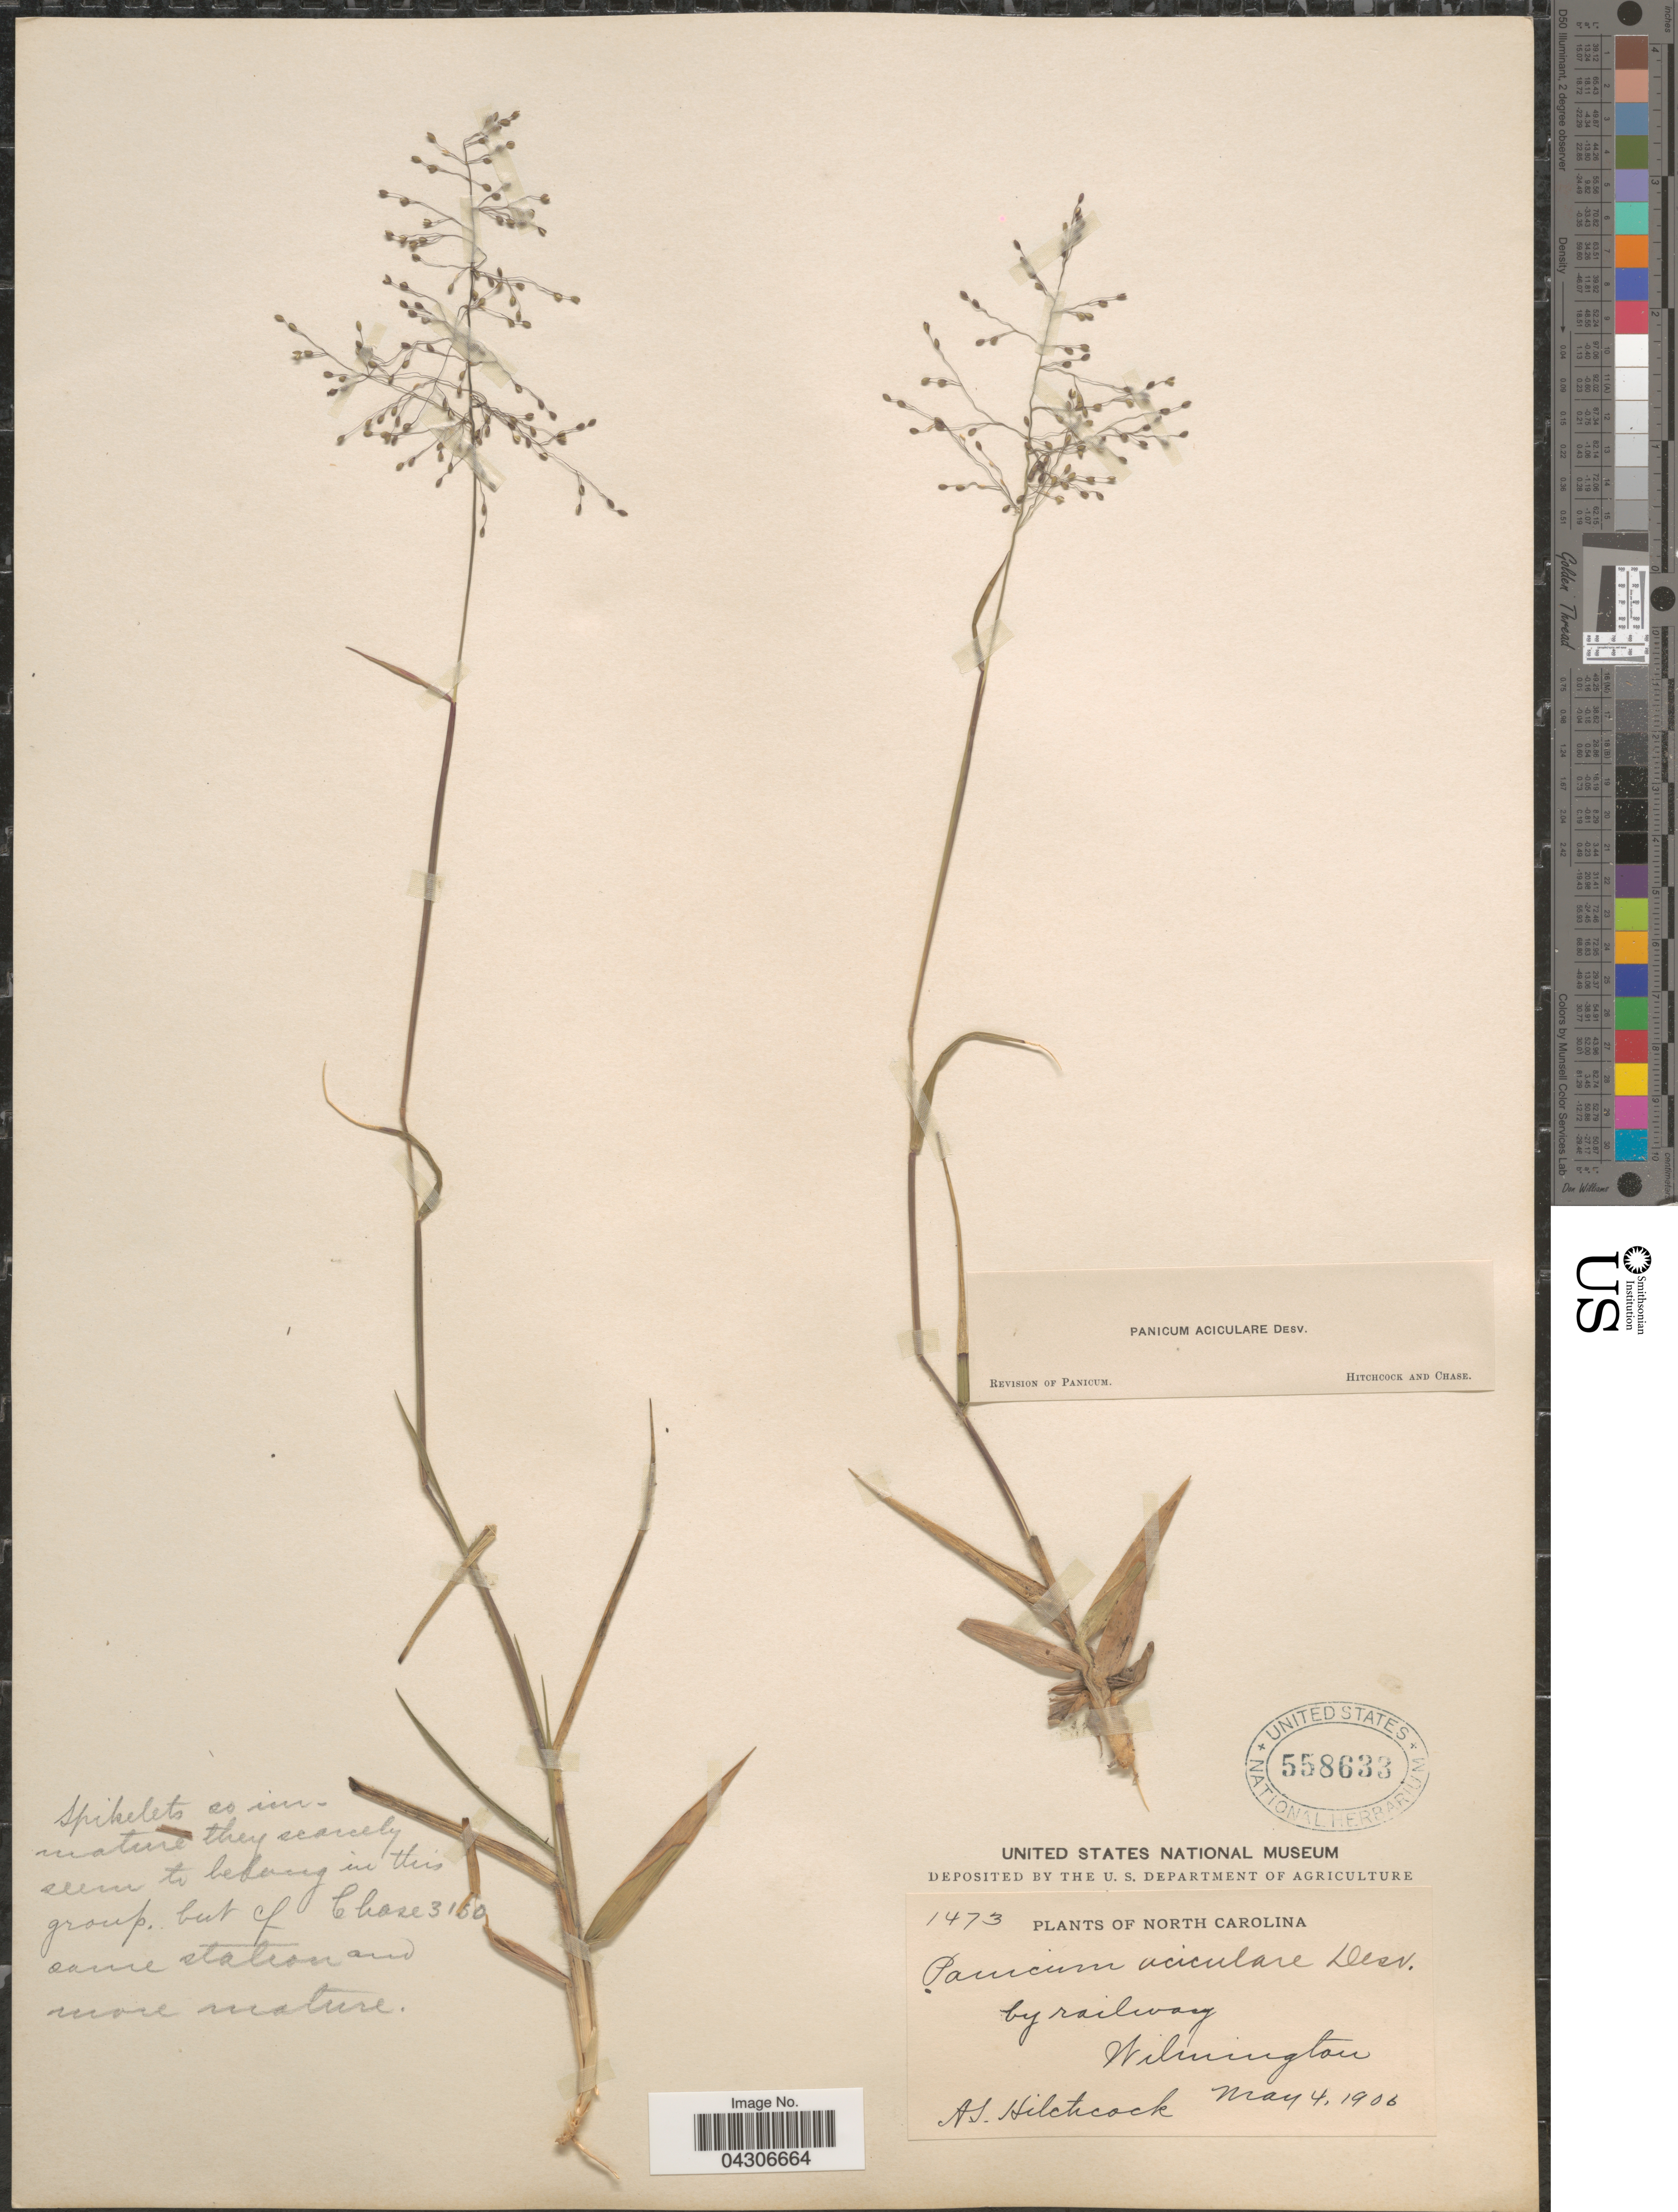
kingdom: Plantae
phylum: Tracheophyta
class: Liliopsida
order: Poales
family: Poaceae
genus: Dichanthelium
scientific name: Dichanthelium aciculare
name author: (Desv. ex Poir.) Gould & C.A. Clark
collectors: A. S. Hitchcock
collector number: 1473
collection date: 1906-05-04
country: United States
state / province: North Carolina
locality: By railway. Wilmington.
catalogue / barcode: US 558633